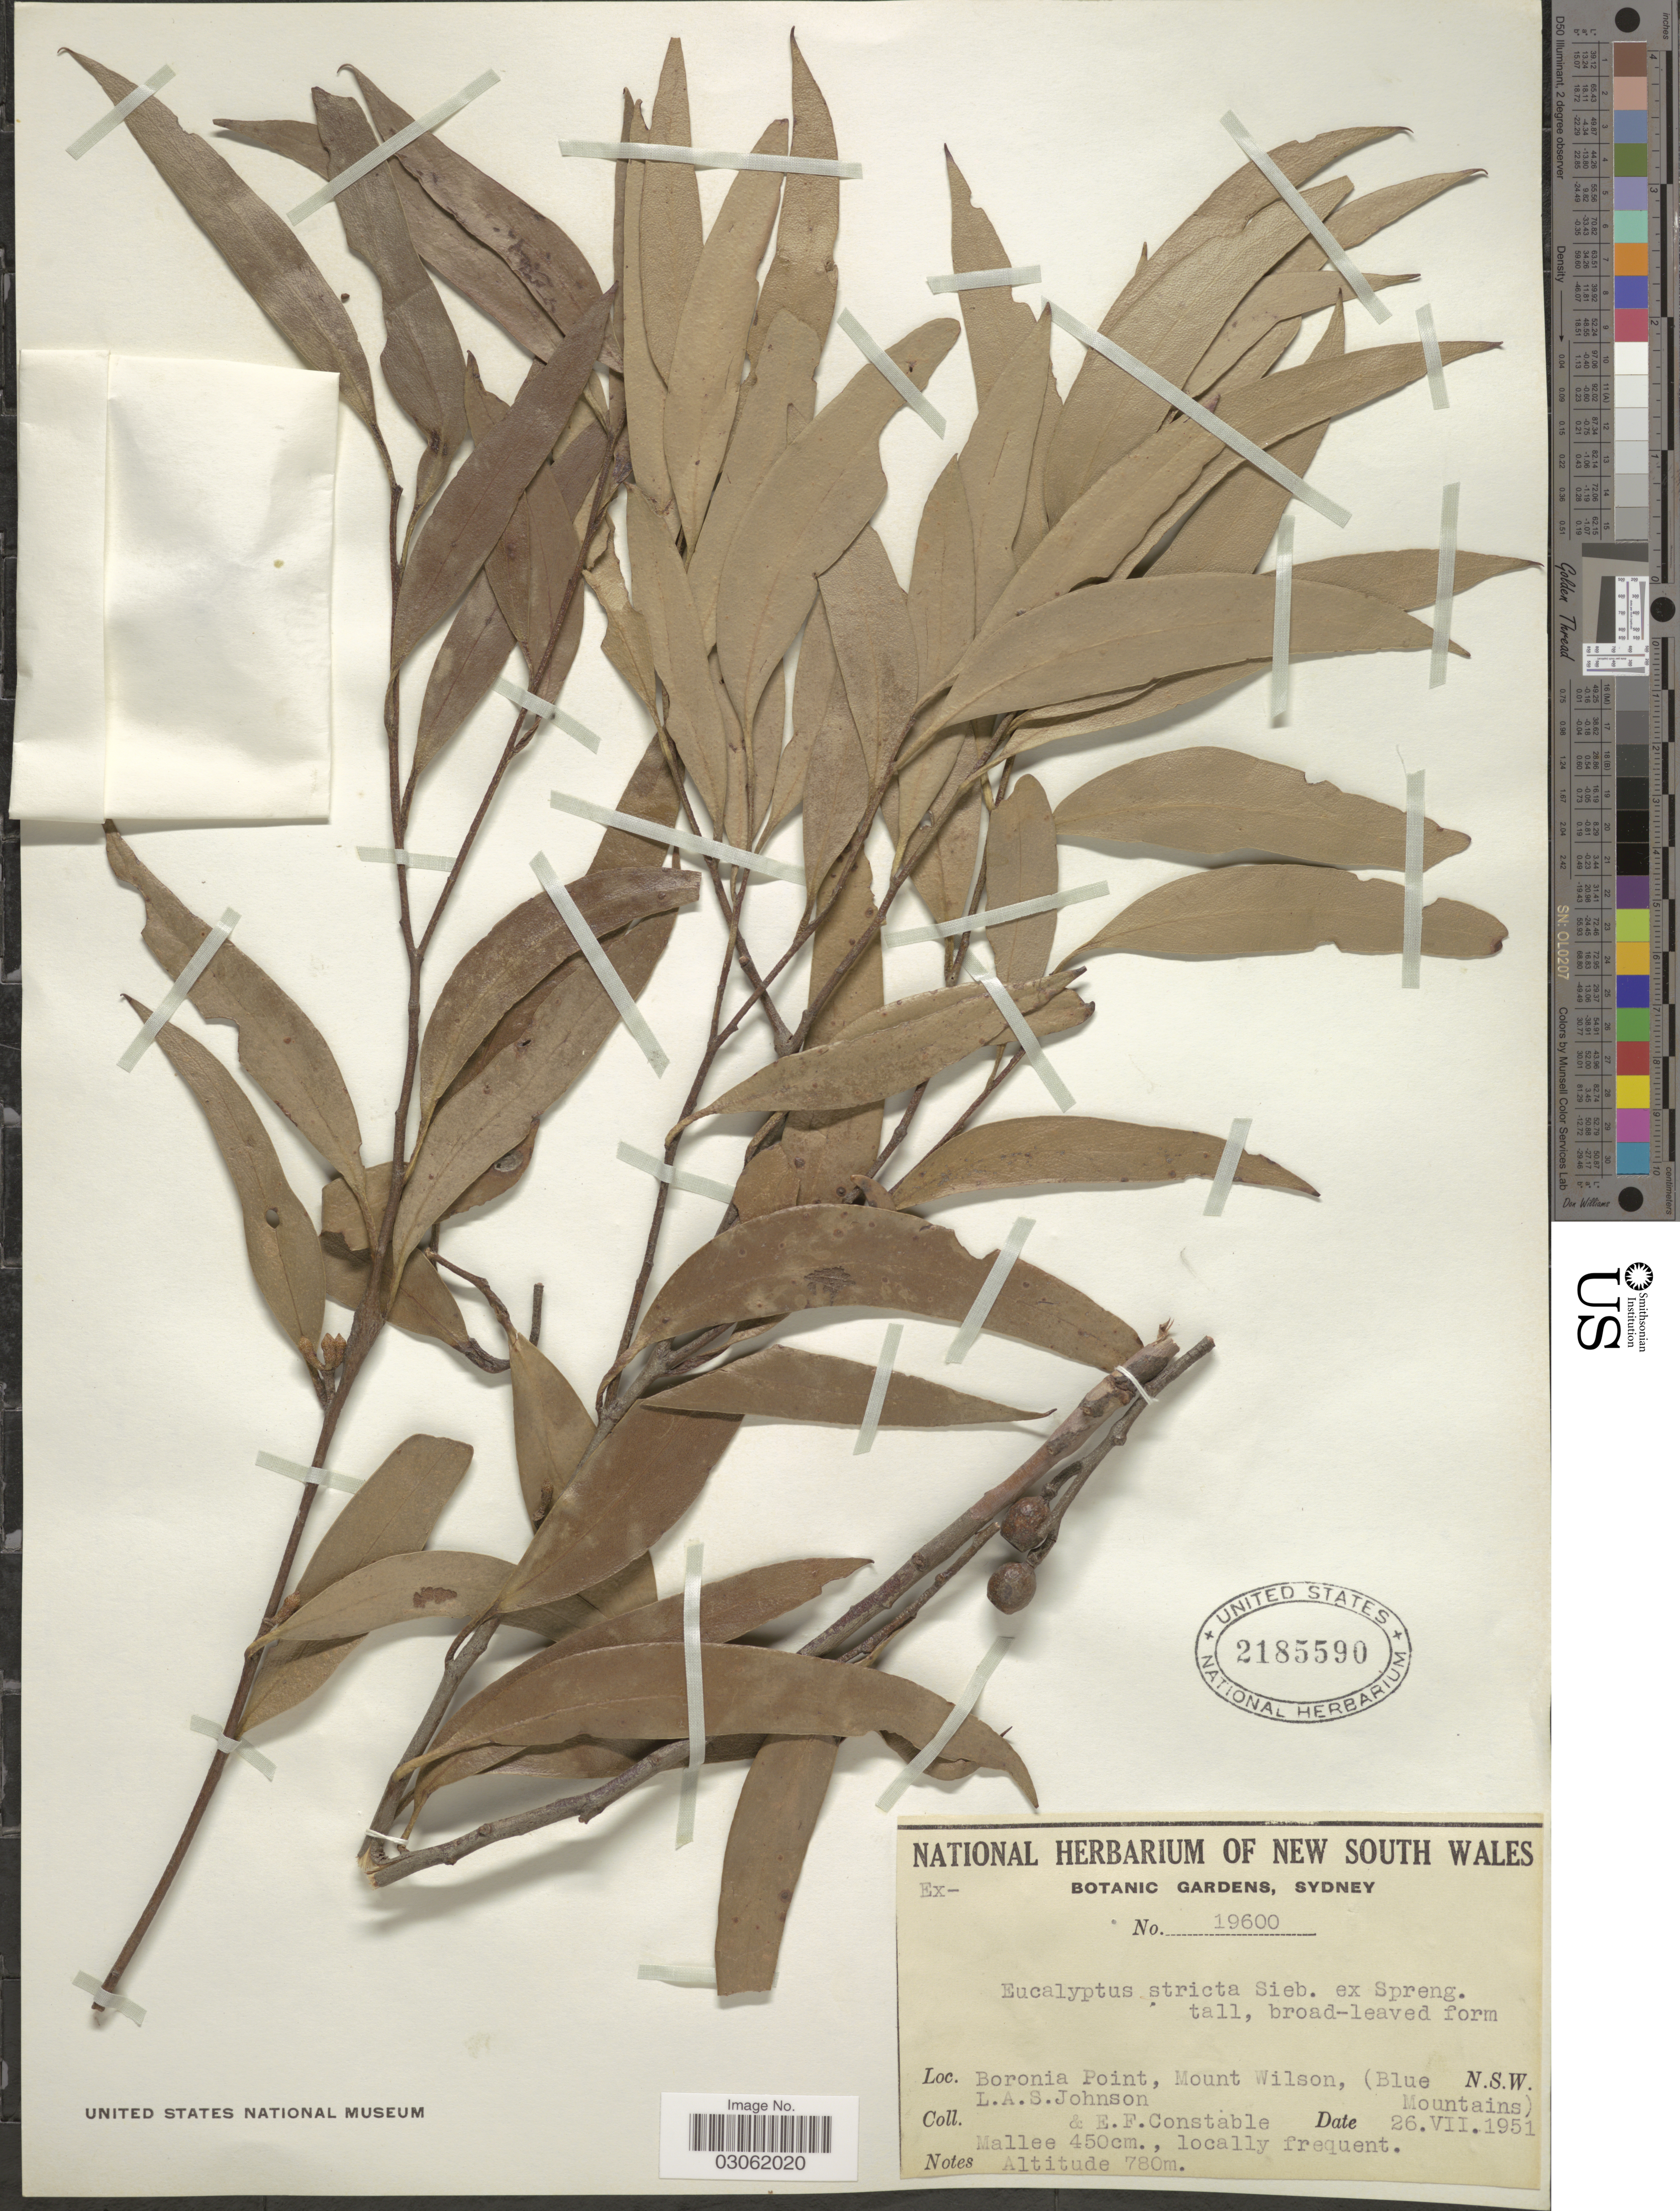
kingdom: Plantae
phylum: Tracheophyta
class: Magnoliopsida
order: Myrtales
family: Myrtaceae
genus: Eucalyptus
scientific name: Eucalyptus stricta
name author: Sieber ex Spreng.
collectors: L. A. S. Johnson & E. F. Constable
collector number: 19600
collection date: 1951-07-26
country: Australia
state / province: New South Wales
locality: Boronia Point, Mount Wilson, (Blue Mountains).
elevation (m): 780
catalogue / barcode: US 2185590